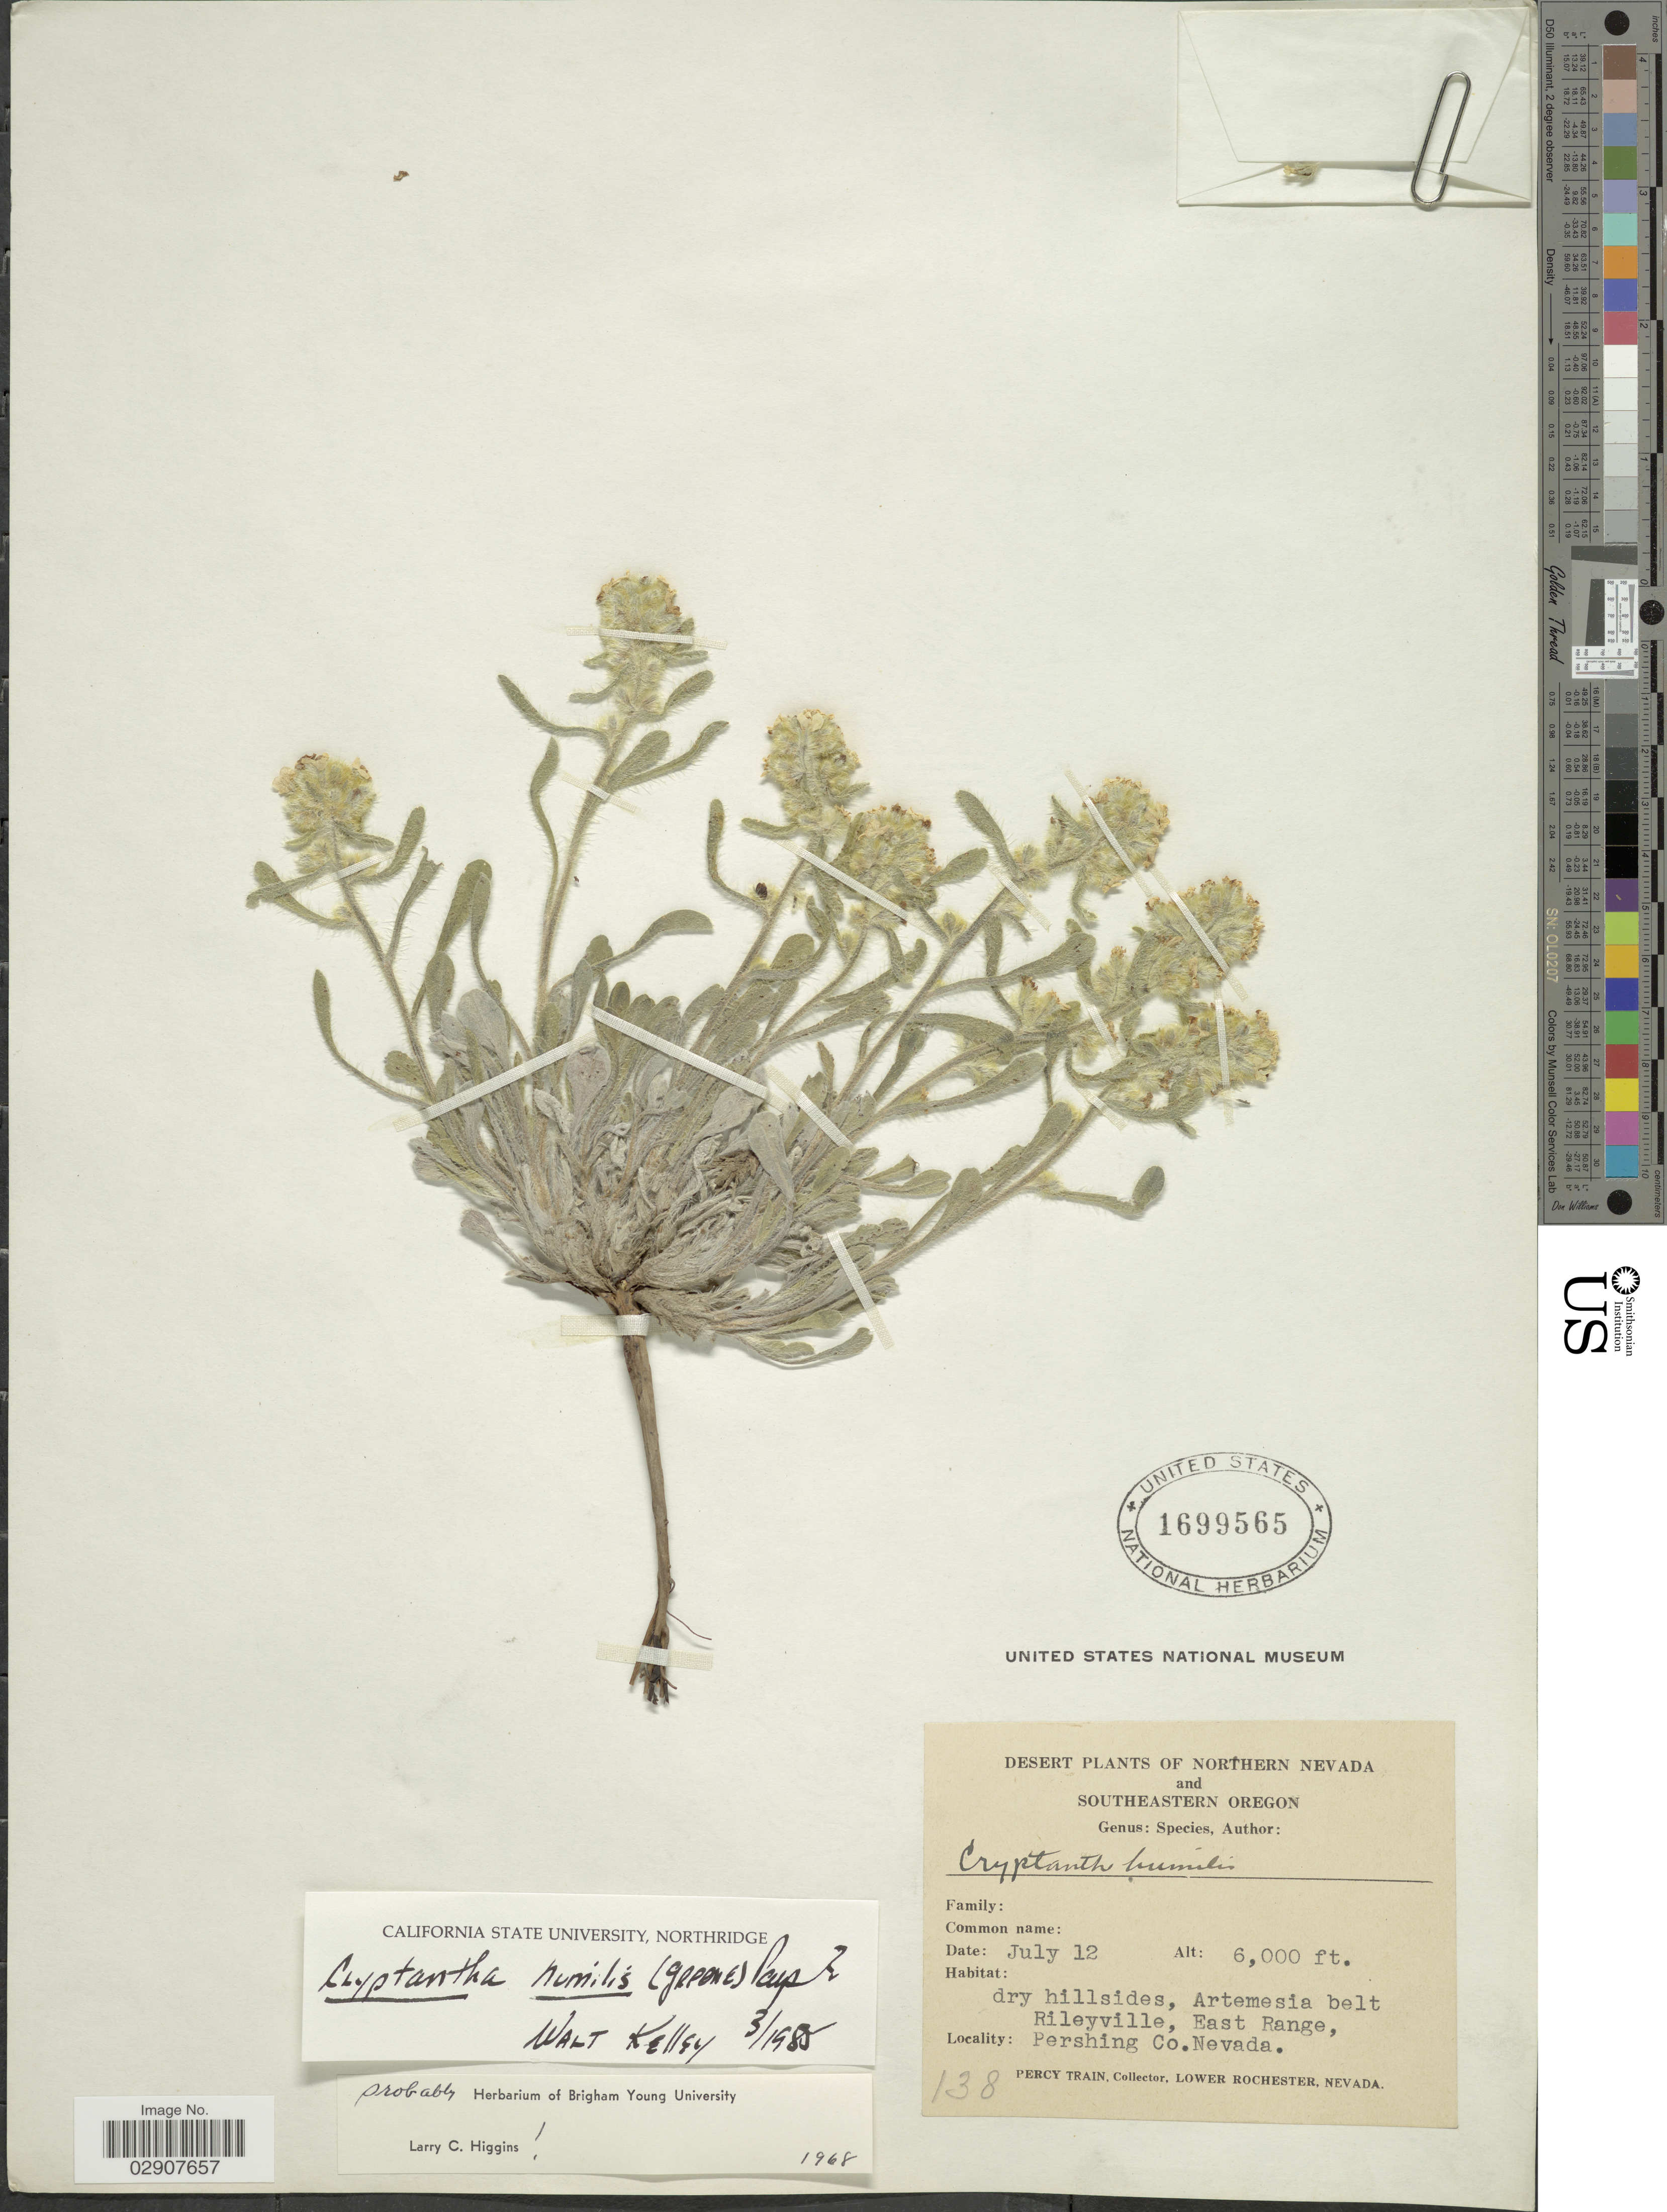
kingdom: Plantae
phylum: Tracheophyta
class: Magnoliopsida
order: Boraginales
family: Boraginaceae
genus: Cryptantha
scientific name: Cryptantha humilis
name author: (Greene) Payson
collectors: P. Train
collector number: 138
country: United States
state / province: Nevada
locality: Northern Nevada, Artemesia belt Rileyville, East Range, Pershing Co.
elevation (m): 1829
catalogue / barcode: US 1699565